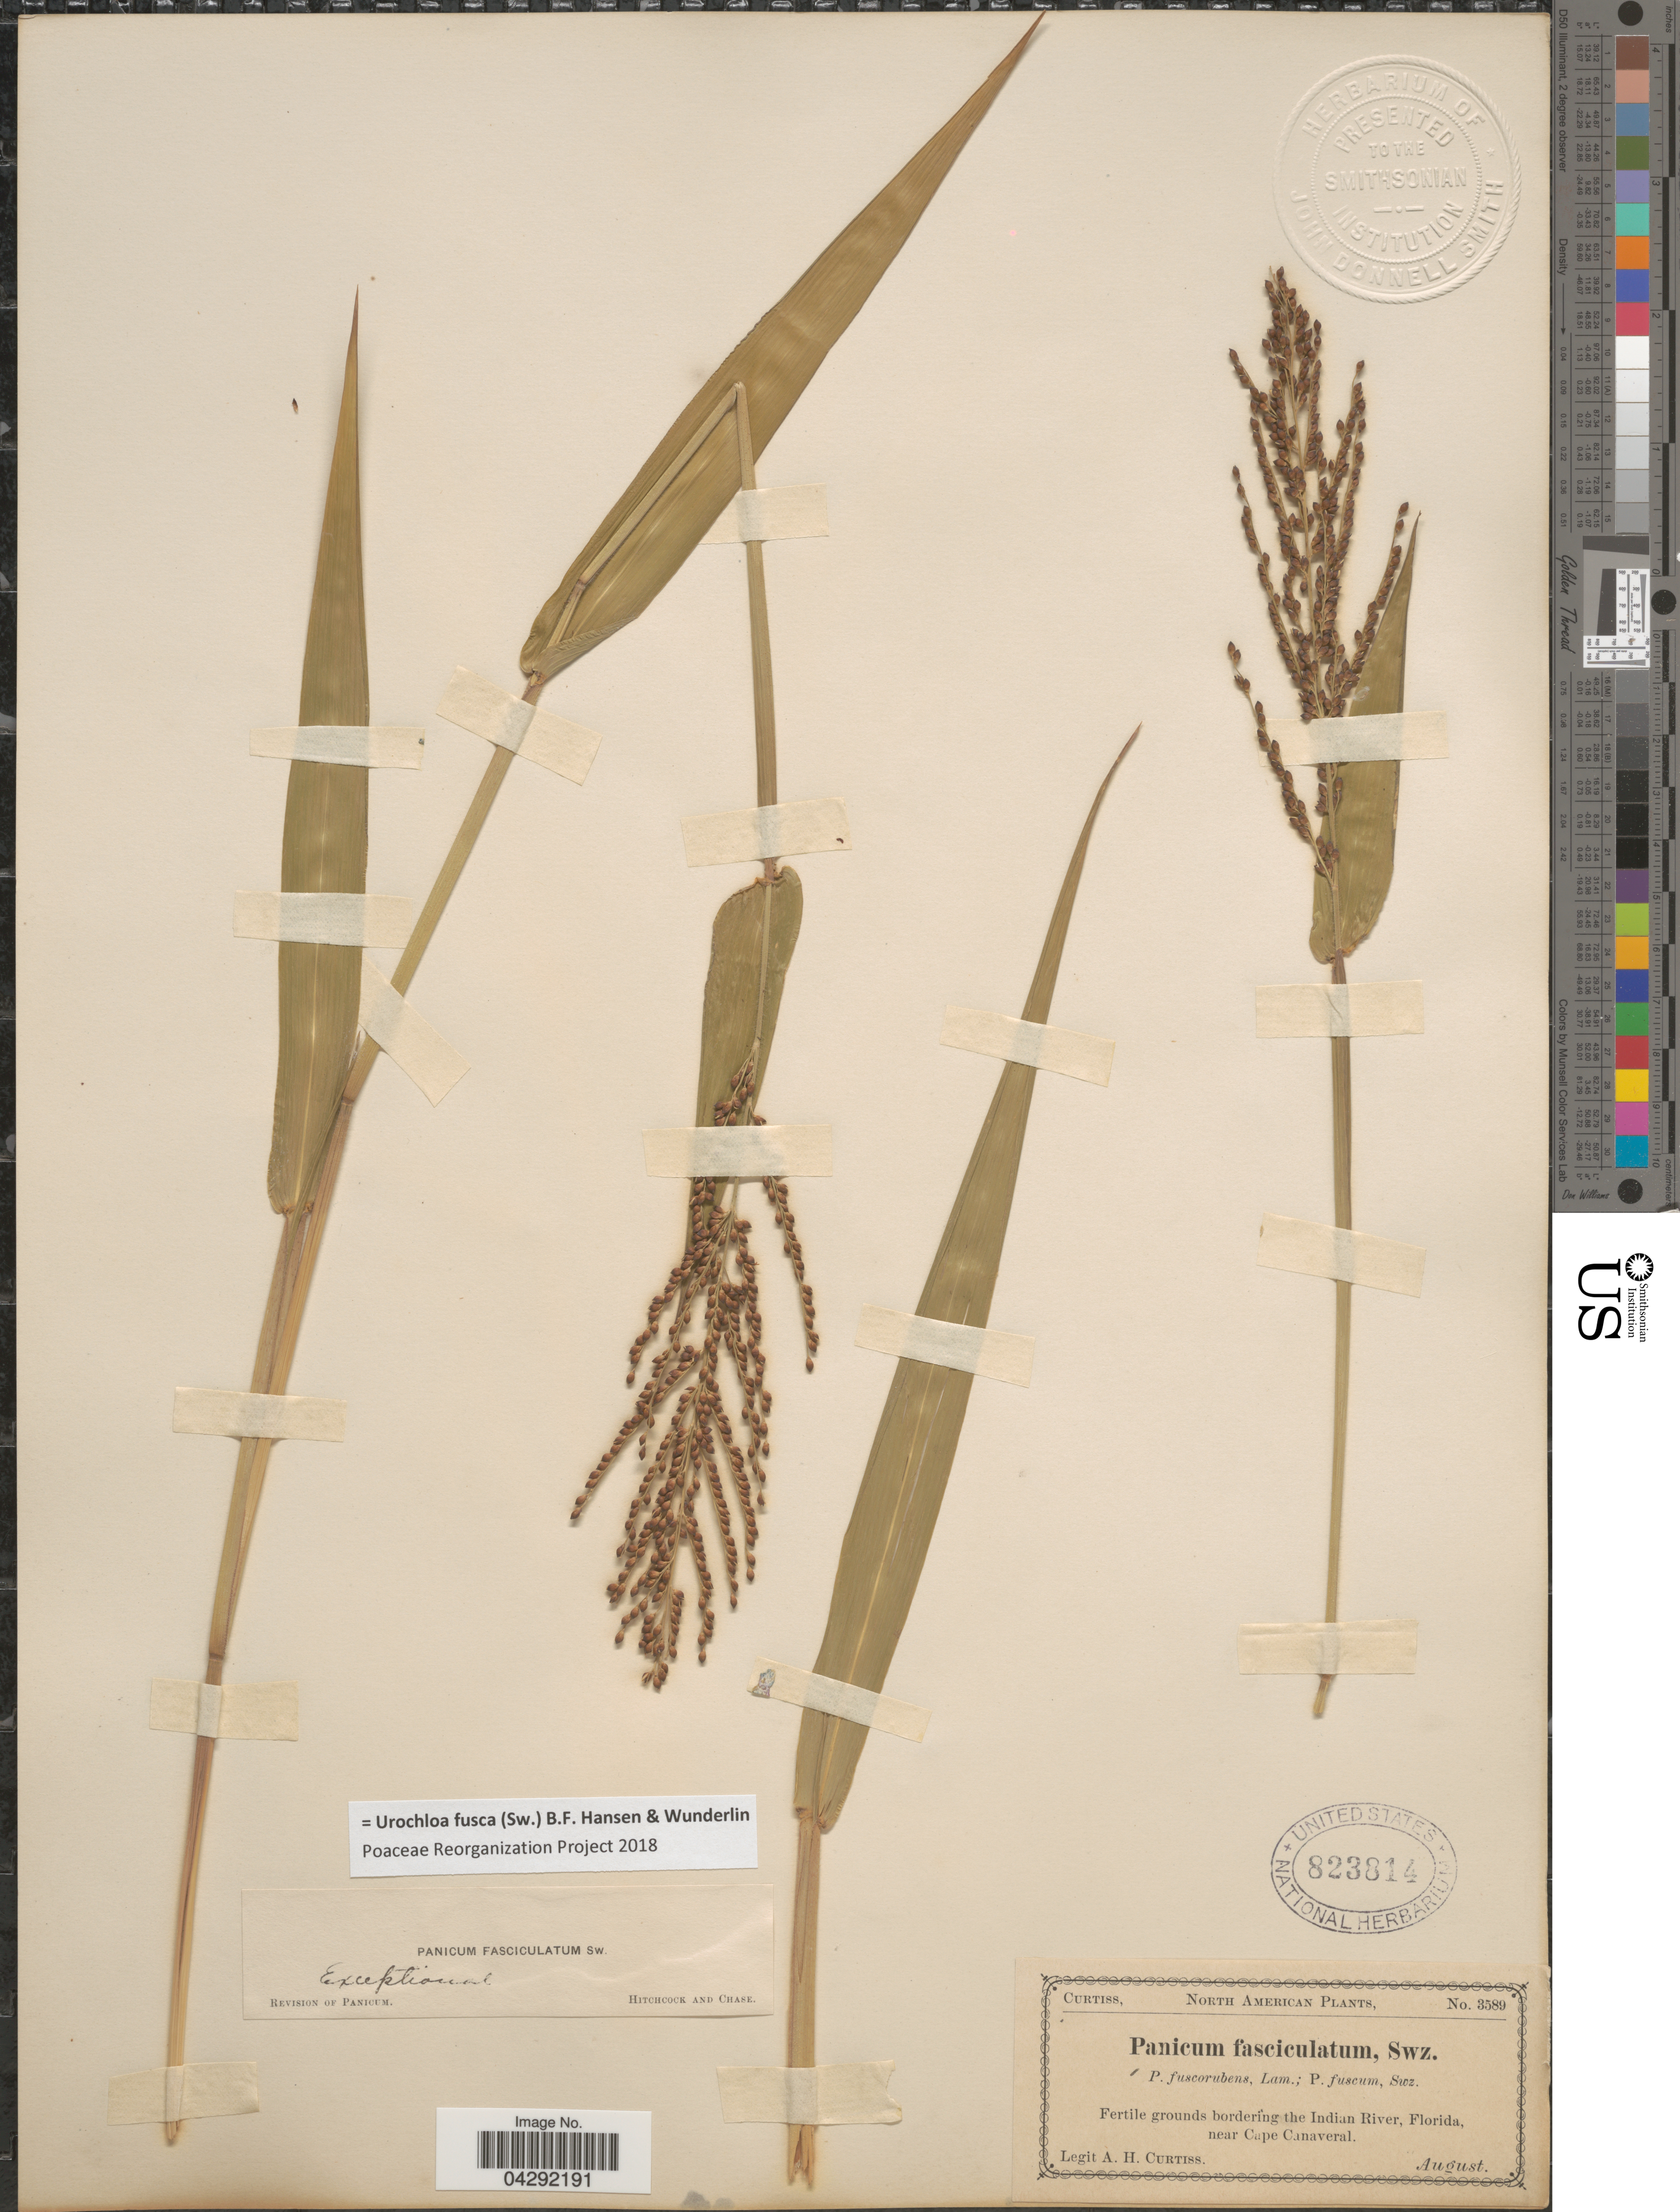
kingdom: Plantae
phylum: Tracheophyta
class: Liliopsida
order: Poales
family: Poaceae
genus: Urochloa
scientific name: Urochloa fusca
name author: (Sw.) B.F. Hansen & Wunderlin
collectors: A. H. Curtiss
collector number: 3589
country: United States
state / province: Florida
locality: Fertile grounds bordering the Indian River, near Cape Canaveral.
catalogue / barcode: US 823814